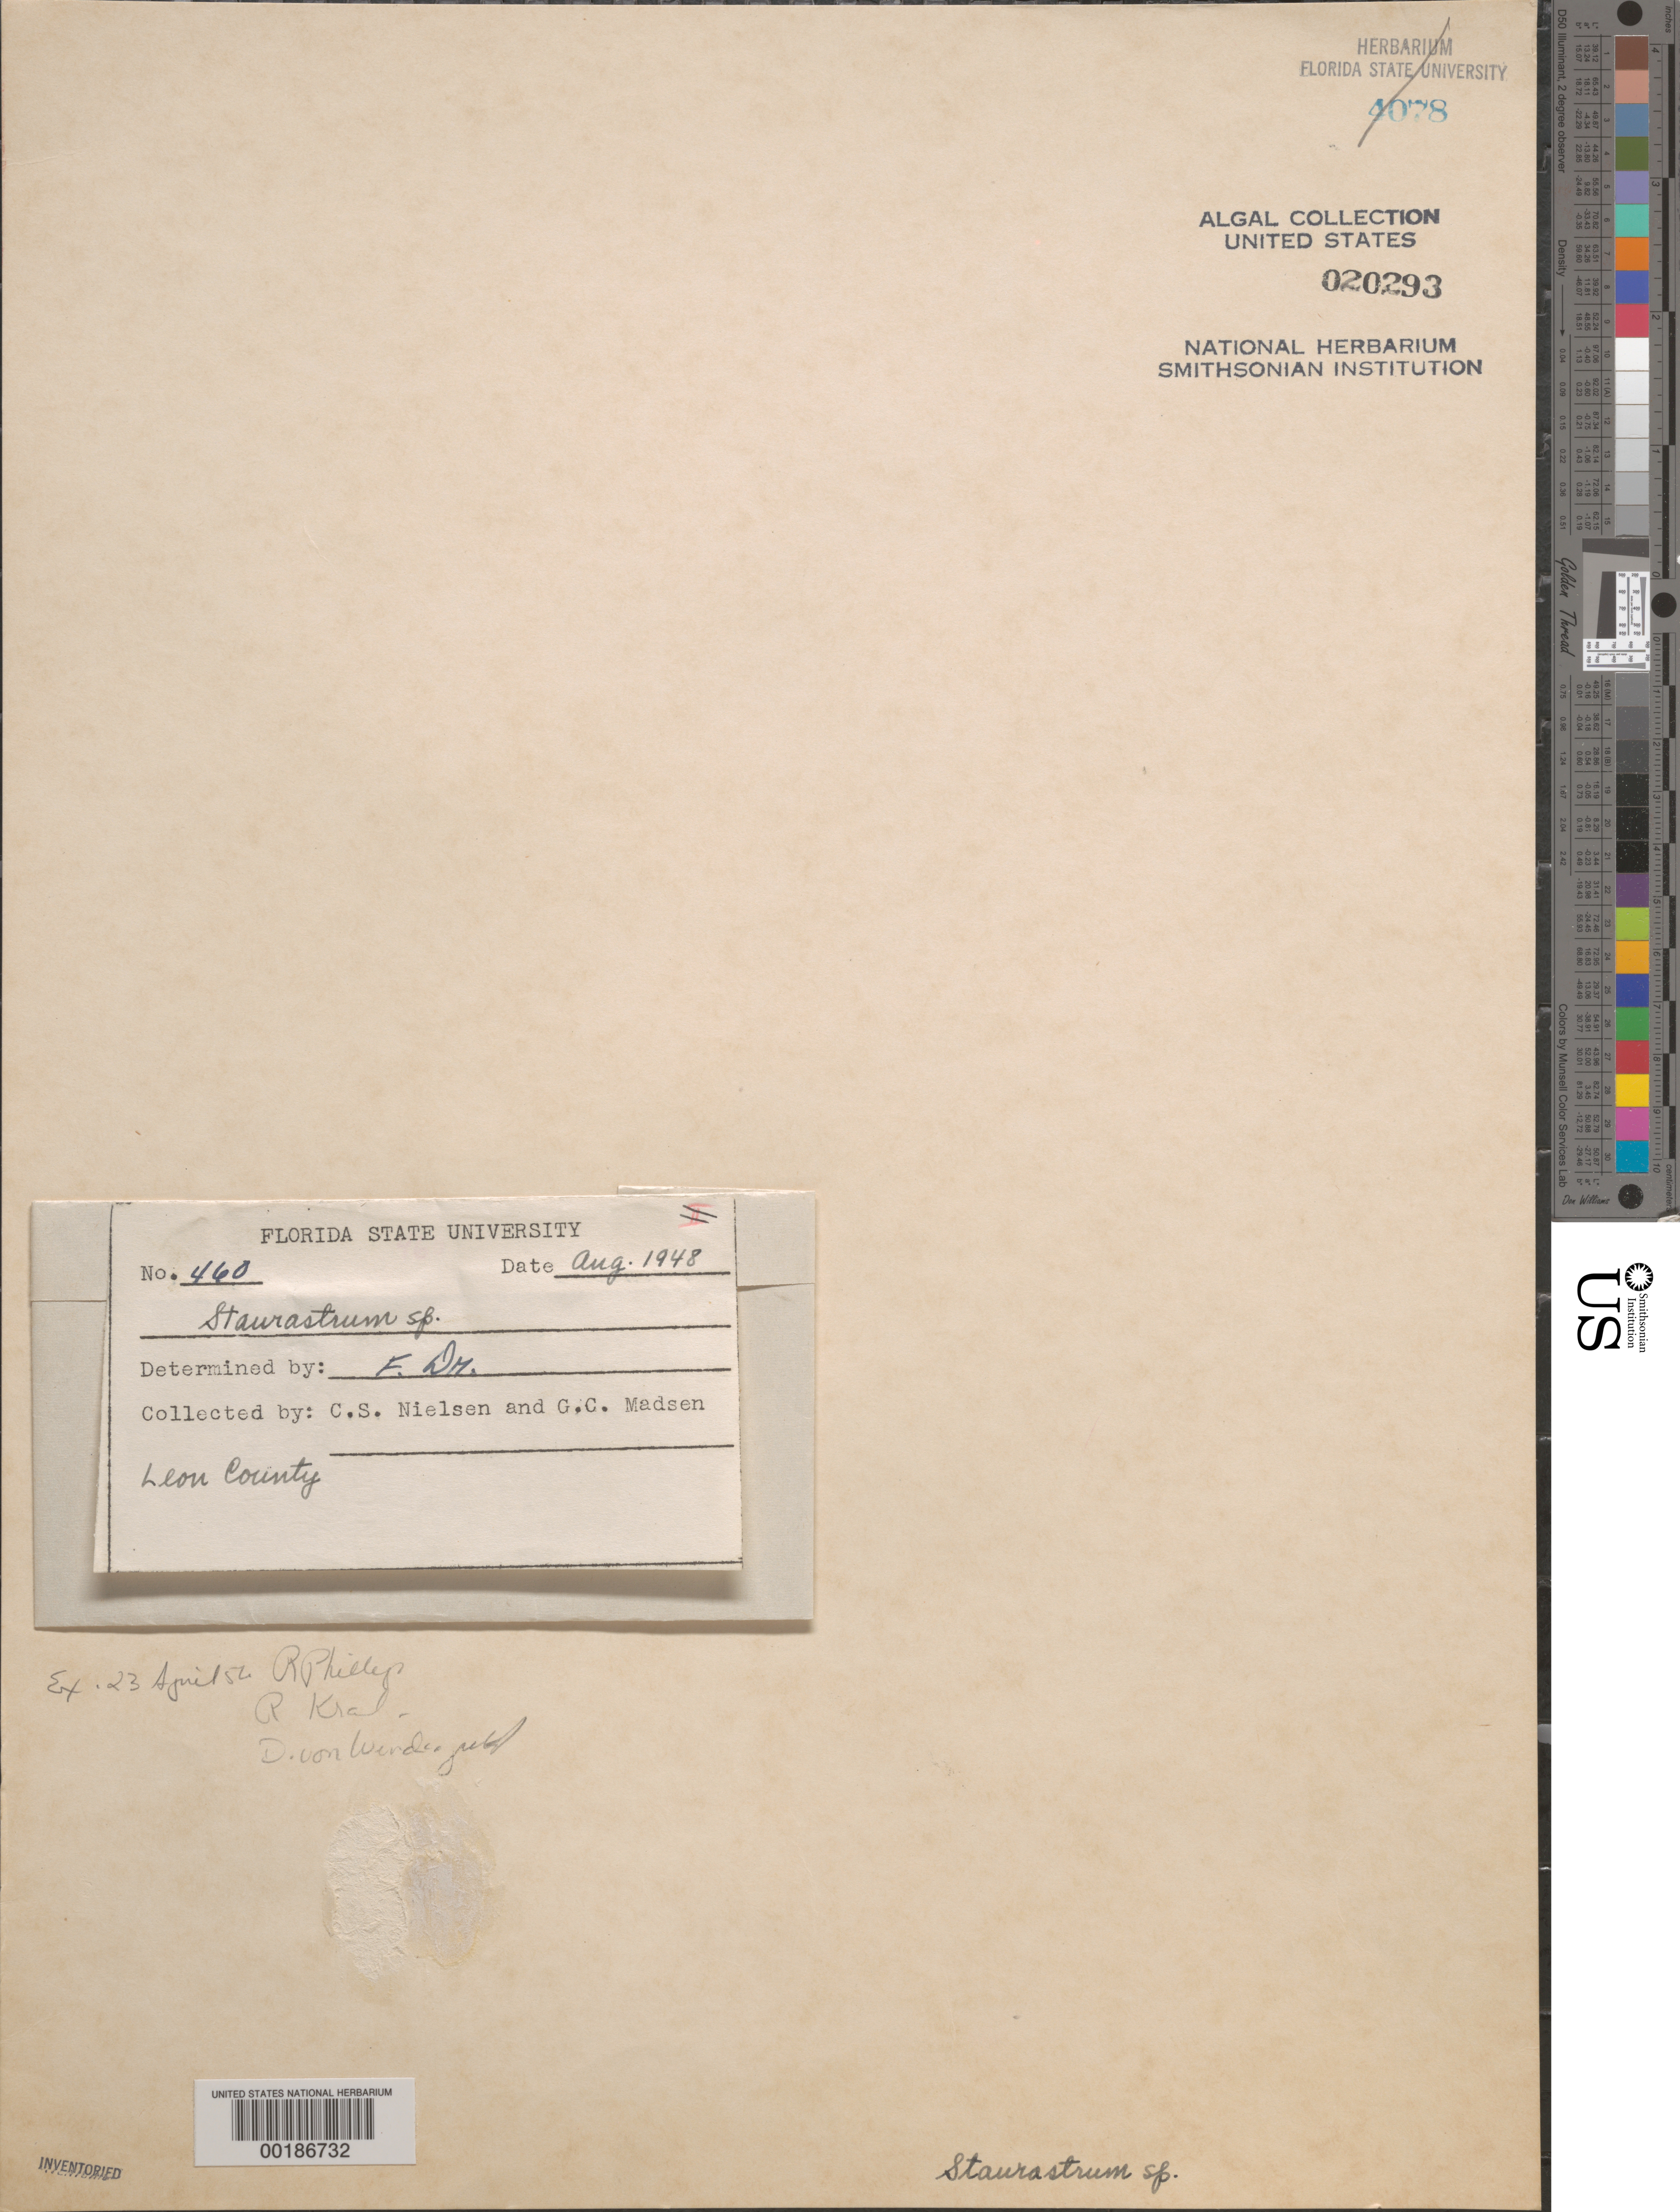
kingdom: Plantae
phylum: Charophyta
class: Zygnematophyceae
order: Zygnematales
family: Desmidiaceae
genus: Staurastrum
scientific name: Staurastrum sp.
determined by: Drouet, F. E.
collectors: C. S. Nielsen & G. Madsen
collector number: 460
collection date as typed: Aug 1948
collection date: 1948-08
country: United States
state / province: Florida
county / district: Leon County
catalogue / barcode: US 20293